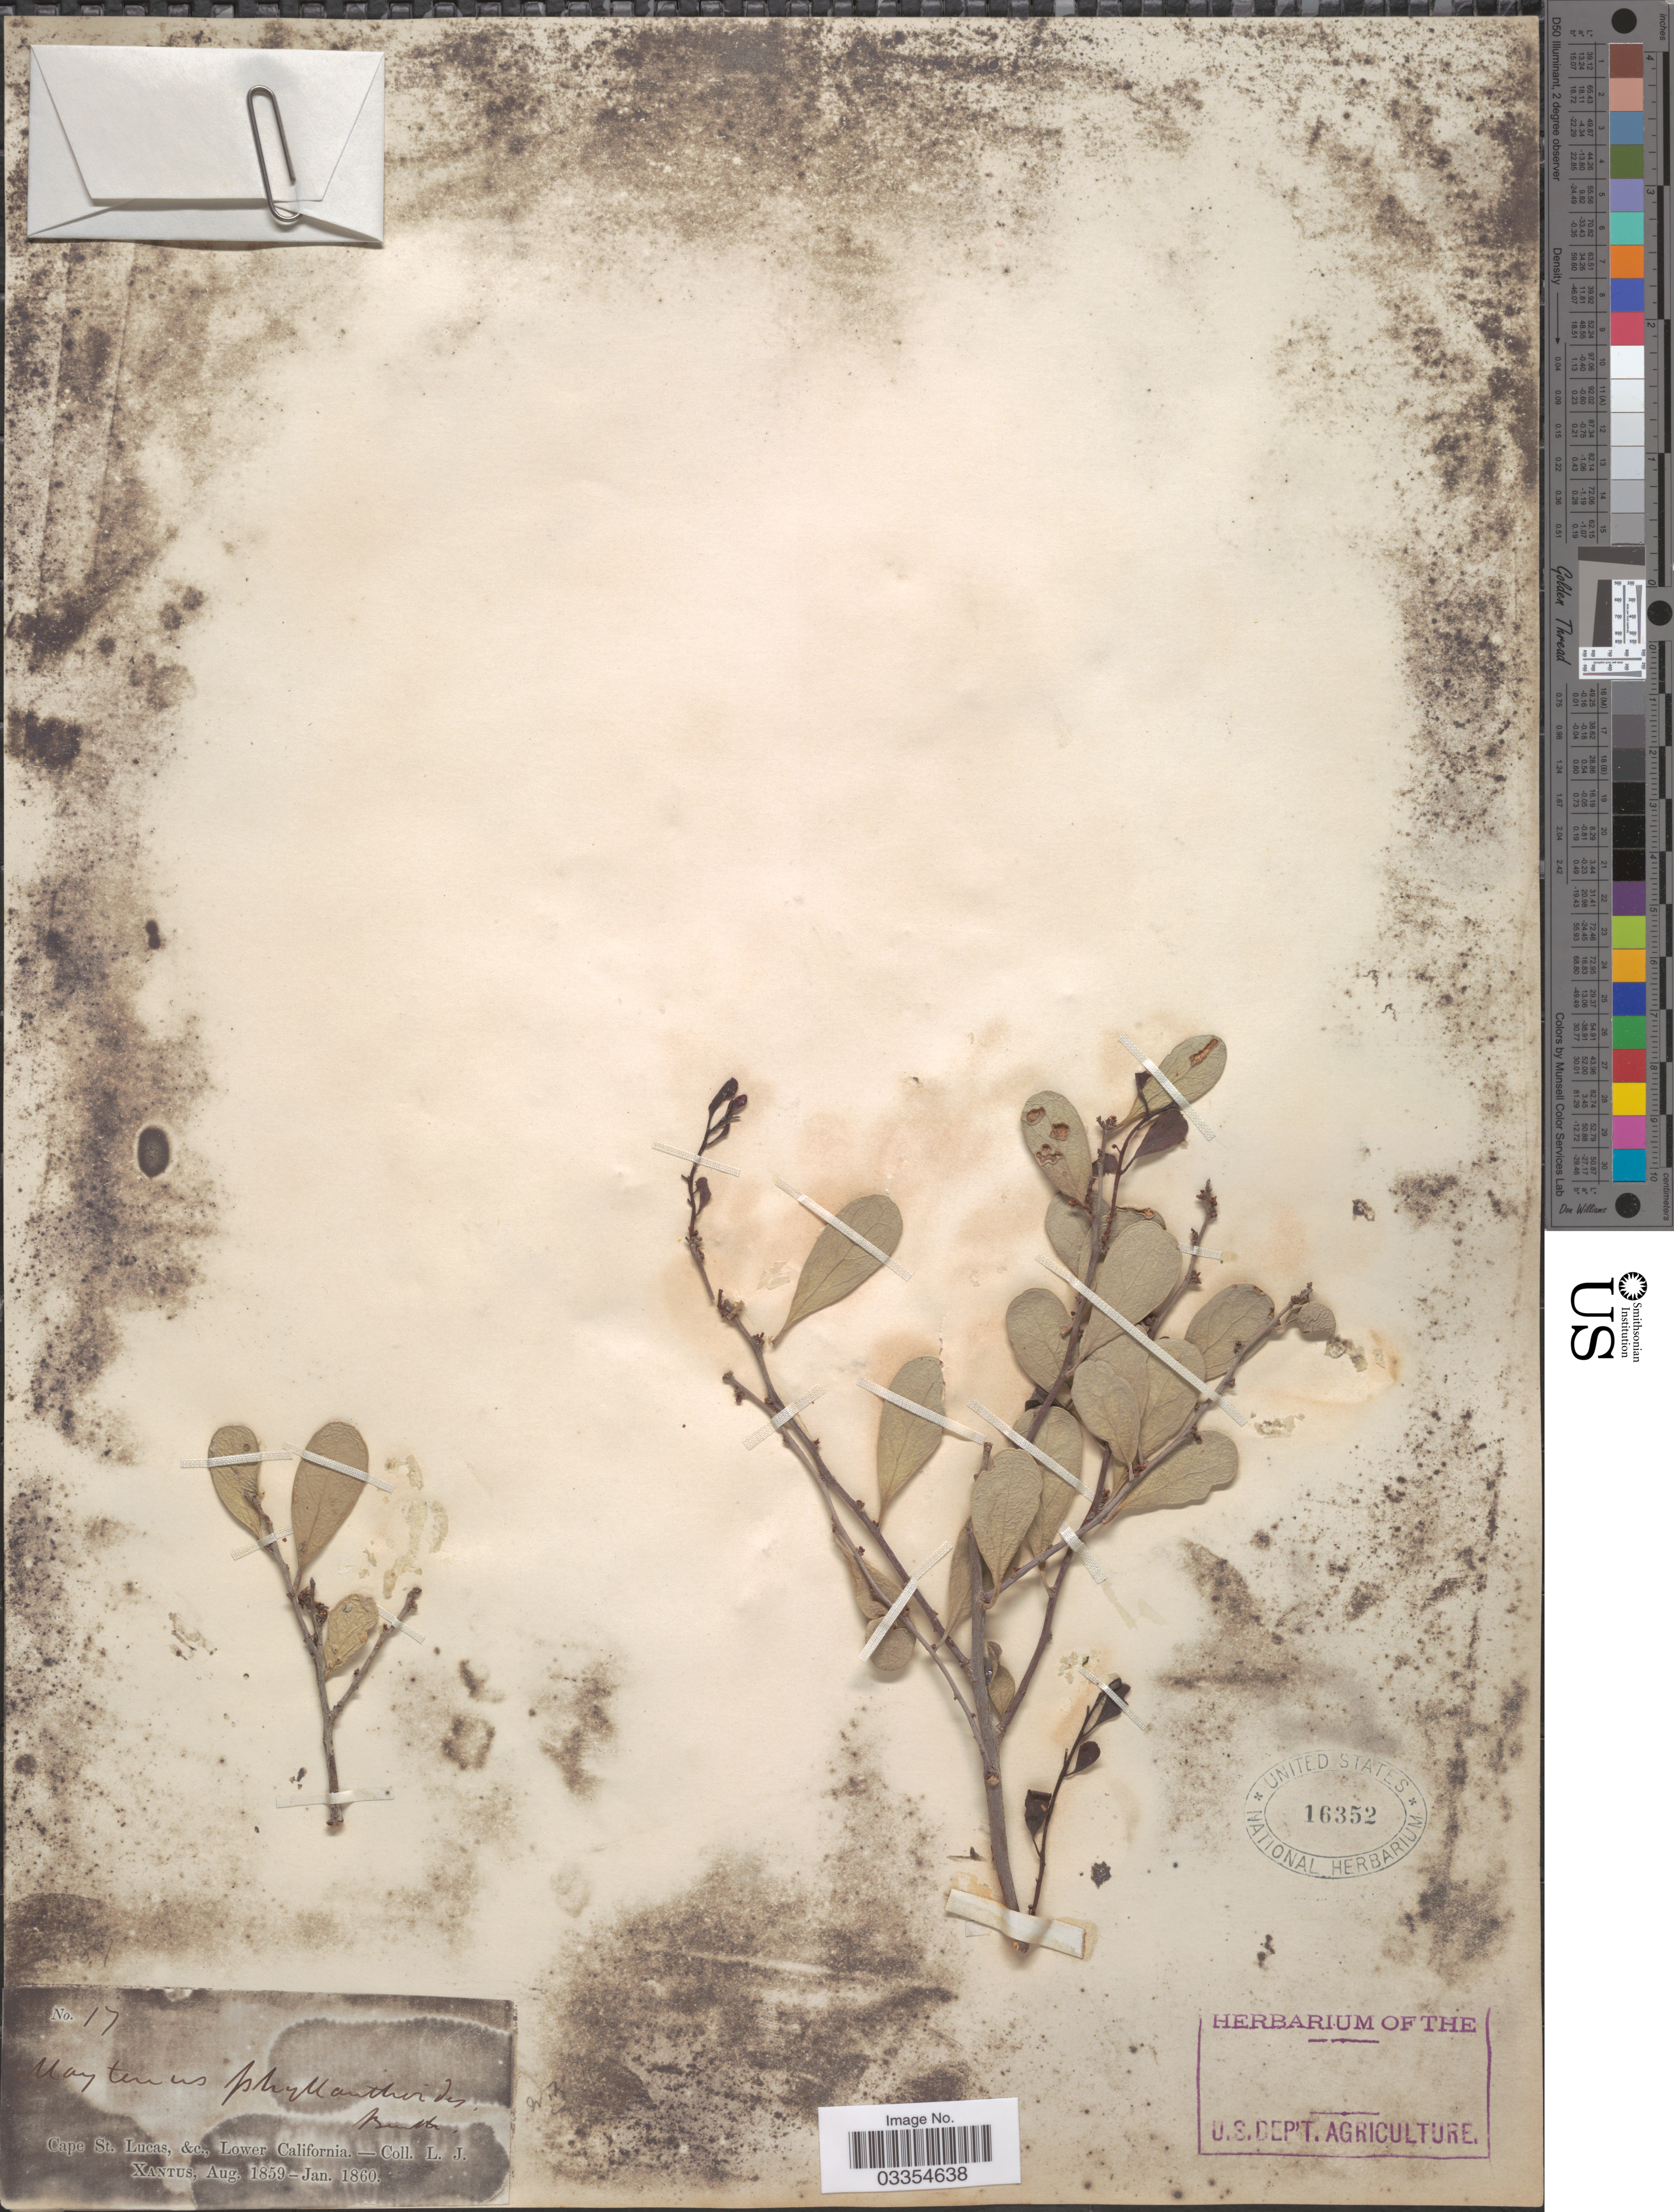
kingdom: Plantae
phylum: Tracheophyta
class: Magnoliopsida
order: Celastrales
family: Celastraceae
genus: Tricerma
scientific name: Tricerma phyllanthoides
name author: (Benth.) Lundell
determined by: Strong, Mark T., (BOT), Smithsonian Institution - National Museum of Natural History (UNITED STATES)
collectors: L. J. Xantus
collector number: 17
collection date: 1859-08/1860-01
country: Mexico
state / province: Baja California Sur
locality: Cape St. Lucas, &c., Lower California.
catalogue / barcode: US 16352